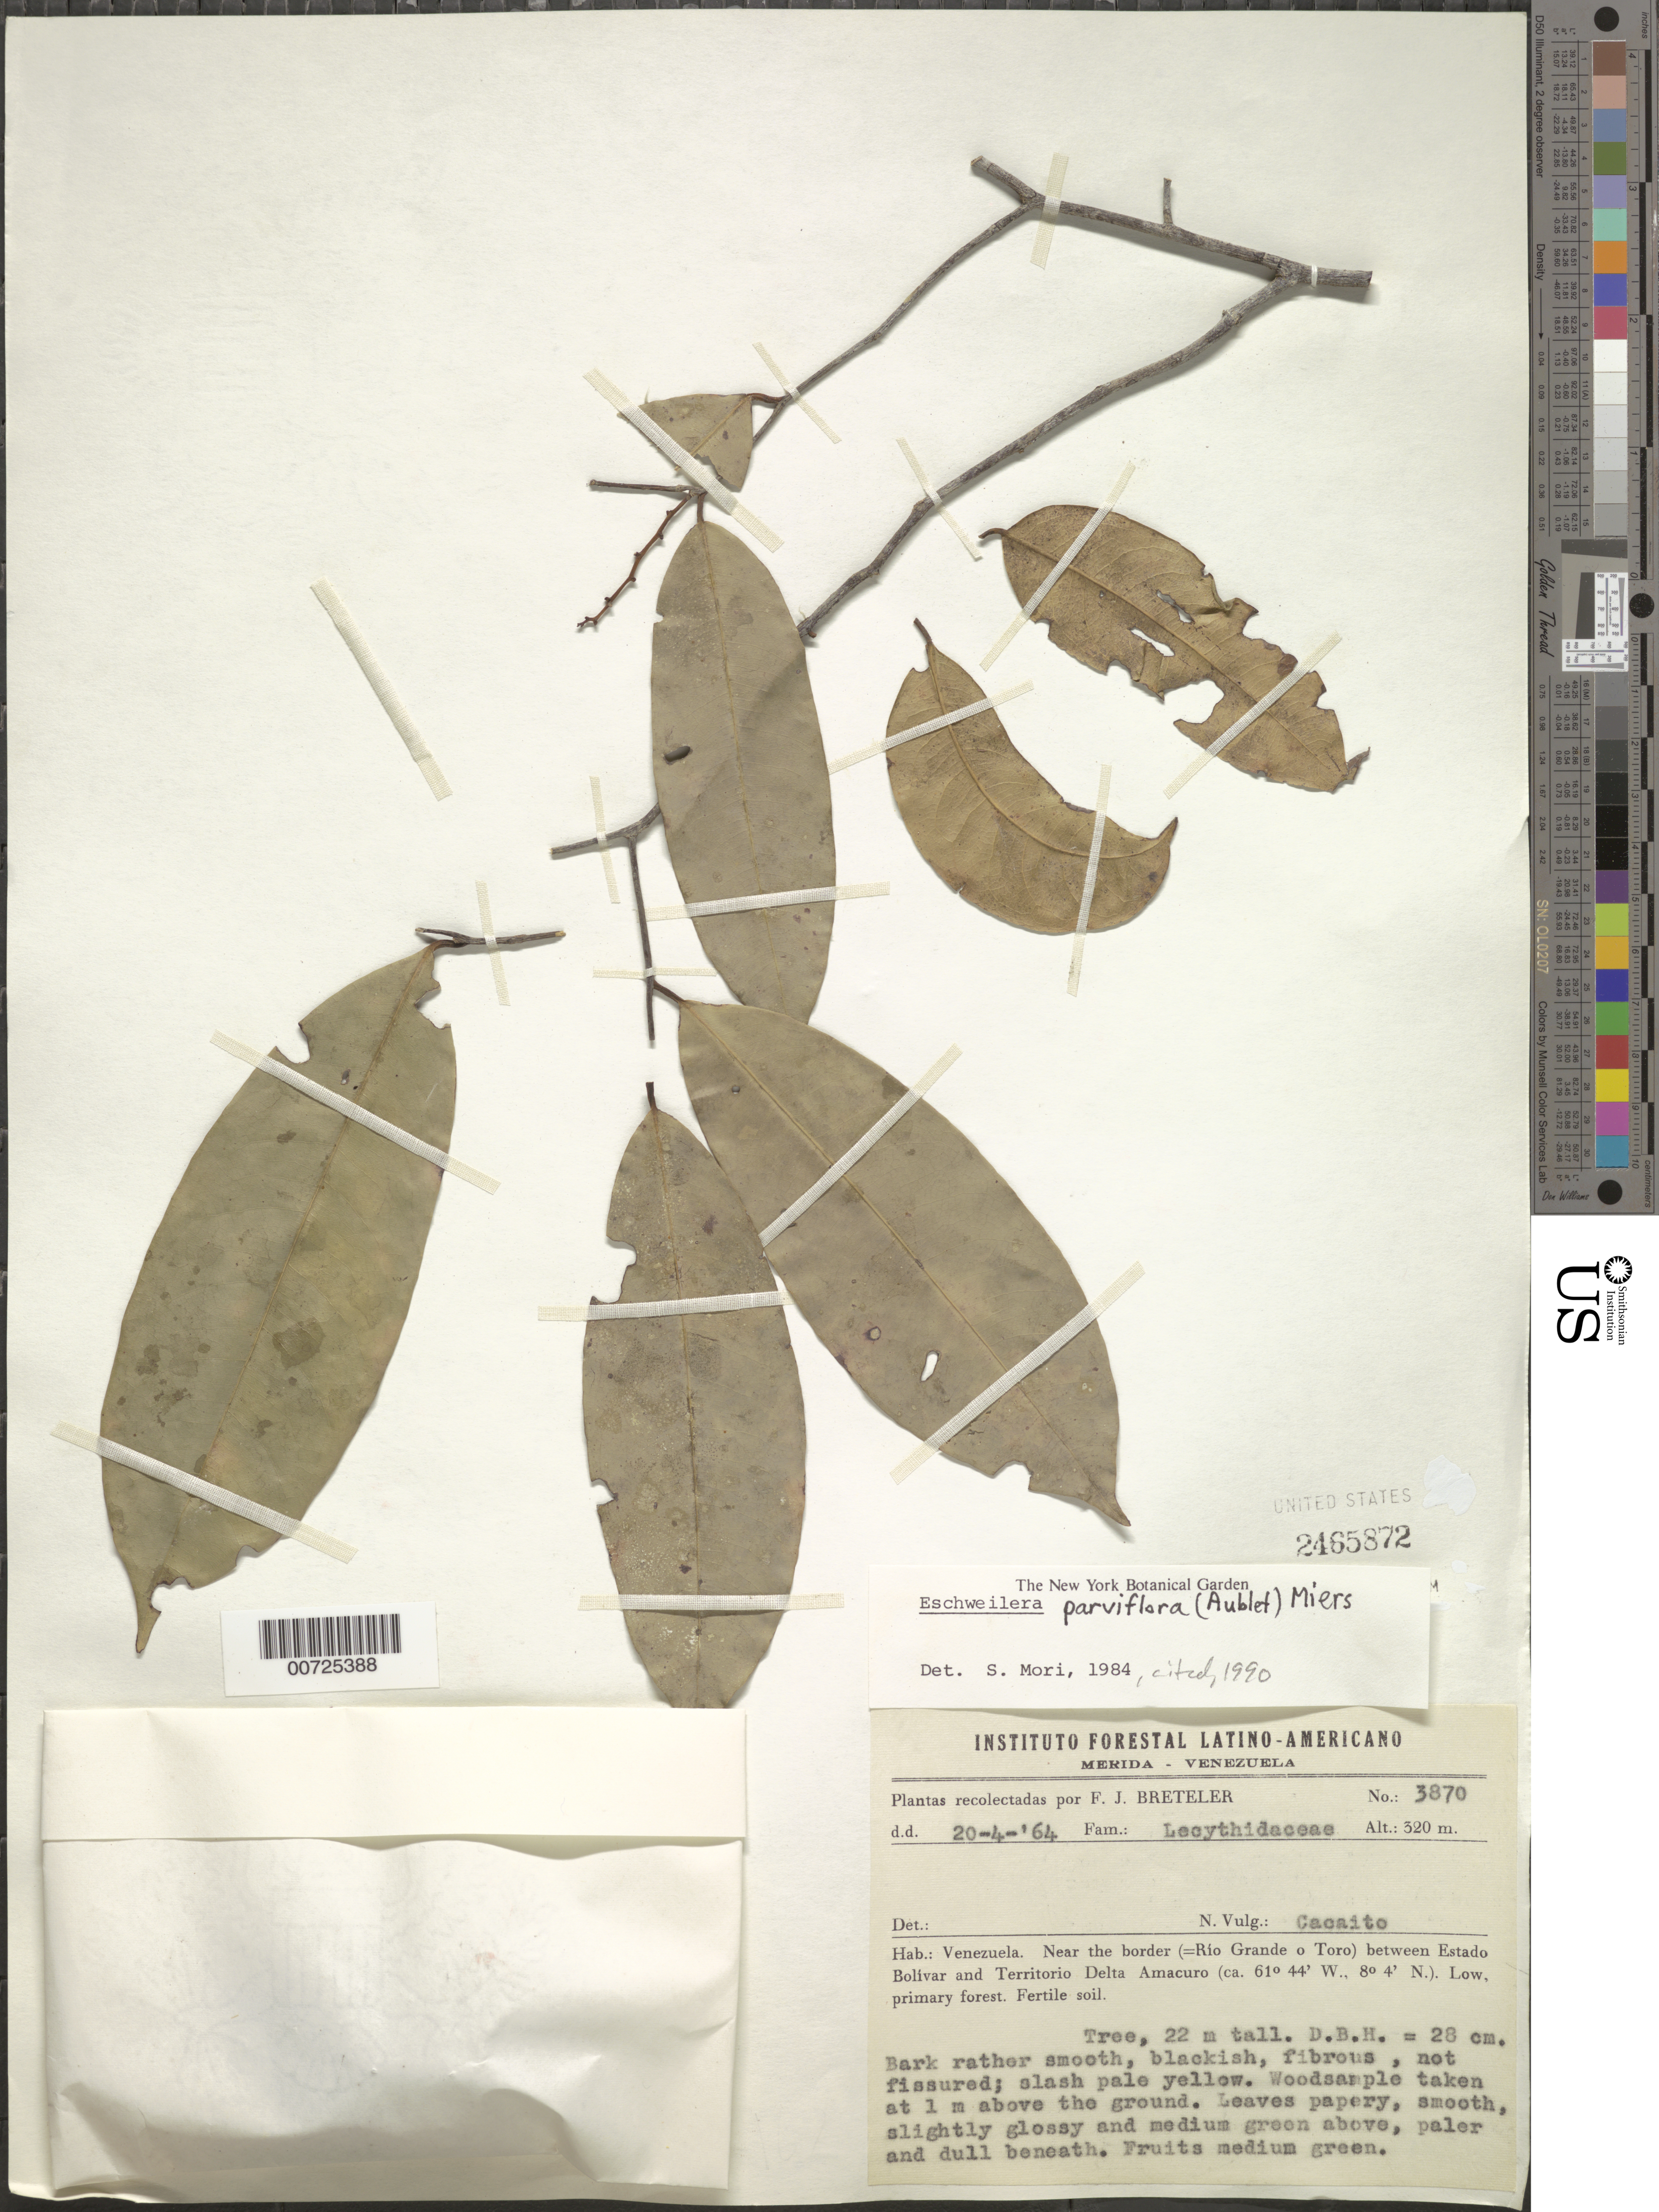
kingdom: Plantae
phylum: Tracheophyta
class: Magnoliopsida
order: Ericales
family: Lecythidaceae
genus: Eschweilera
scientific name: Eschweilera parviflora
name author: (Aubl.) Miers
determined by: Mori, Scott A.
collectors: F. J. Breteler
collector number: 3870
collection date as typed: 20-Apr-64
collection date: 1964-04-20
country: Venezuela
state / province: Bolívar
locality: Río Grande o Toro, near border between Estado Bolívar and Territorío Delta Amacuro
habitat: Low, primary forest, fertile soil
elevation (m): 320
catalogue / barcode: US 2465872